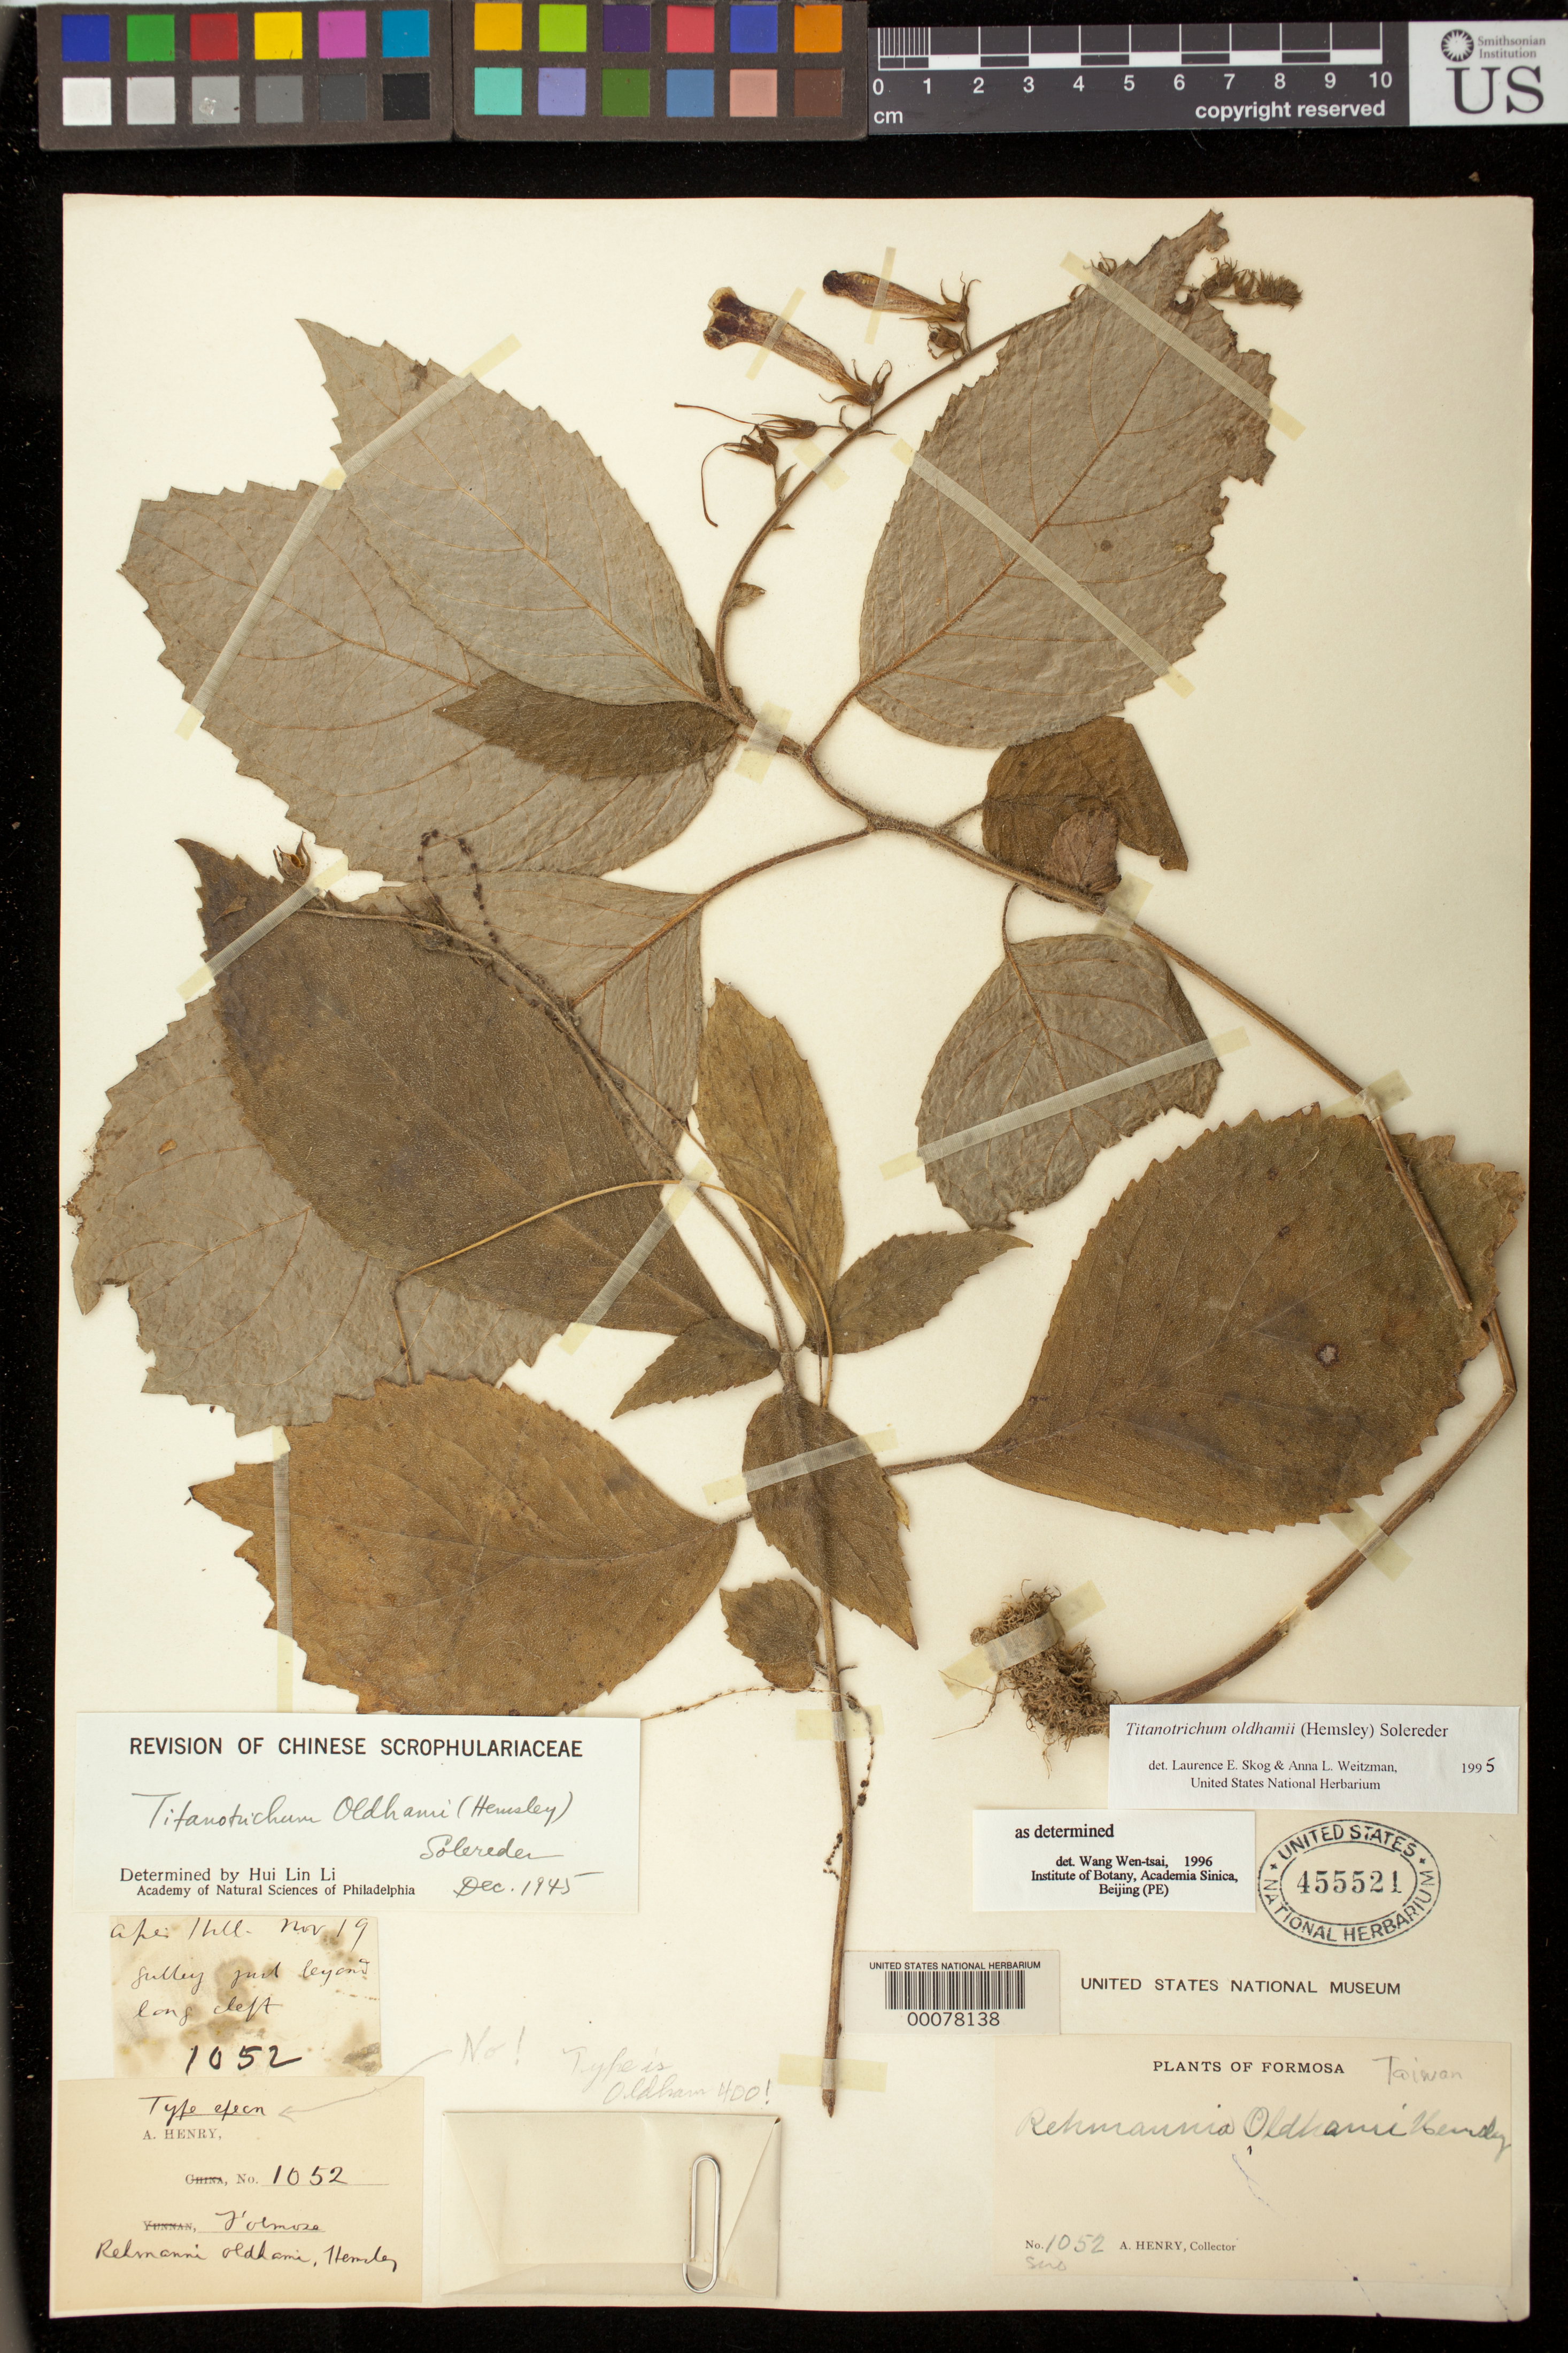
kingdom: Plantae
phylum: Tracheophyta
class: Magnoliopsida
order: Lamiales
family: Gesneriaceae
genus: Titanotrichum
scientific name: Titanotrichum oldhamii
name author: (Hemsl.) Soler.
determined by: Li, H. L.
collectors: A. Henry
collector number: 1052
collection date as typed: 19 Nov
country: Taiwan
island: Taiwan [Formosa]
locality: Formosa. Ape's HIll.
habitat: Apes hill, gulley just beyond long cleft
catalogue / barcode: US 455521